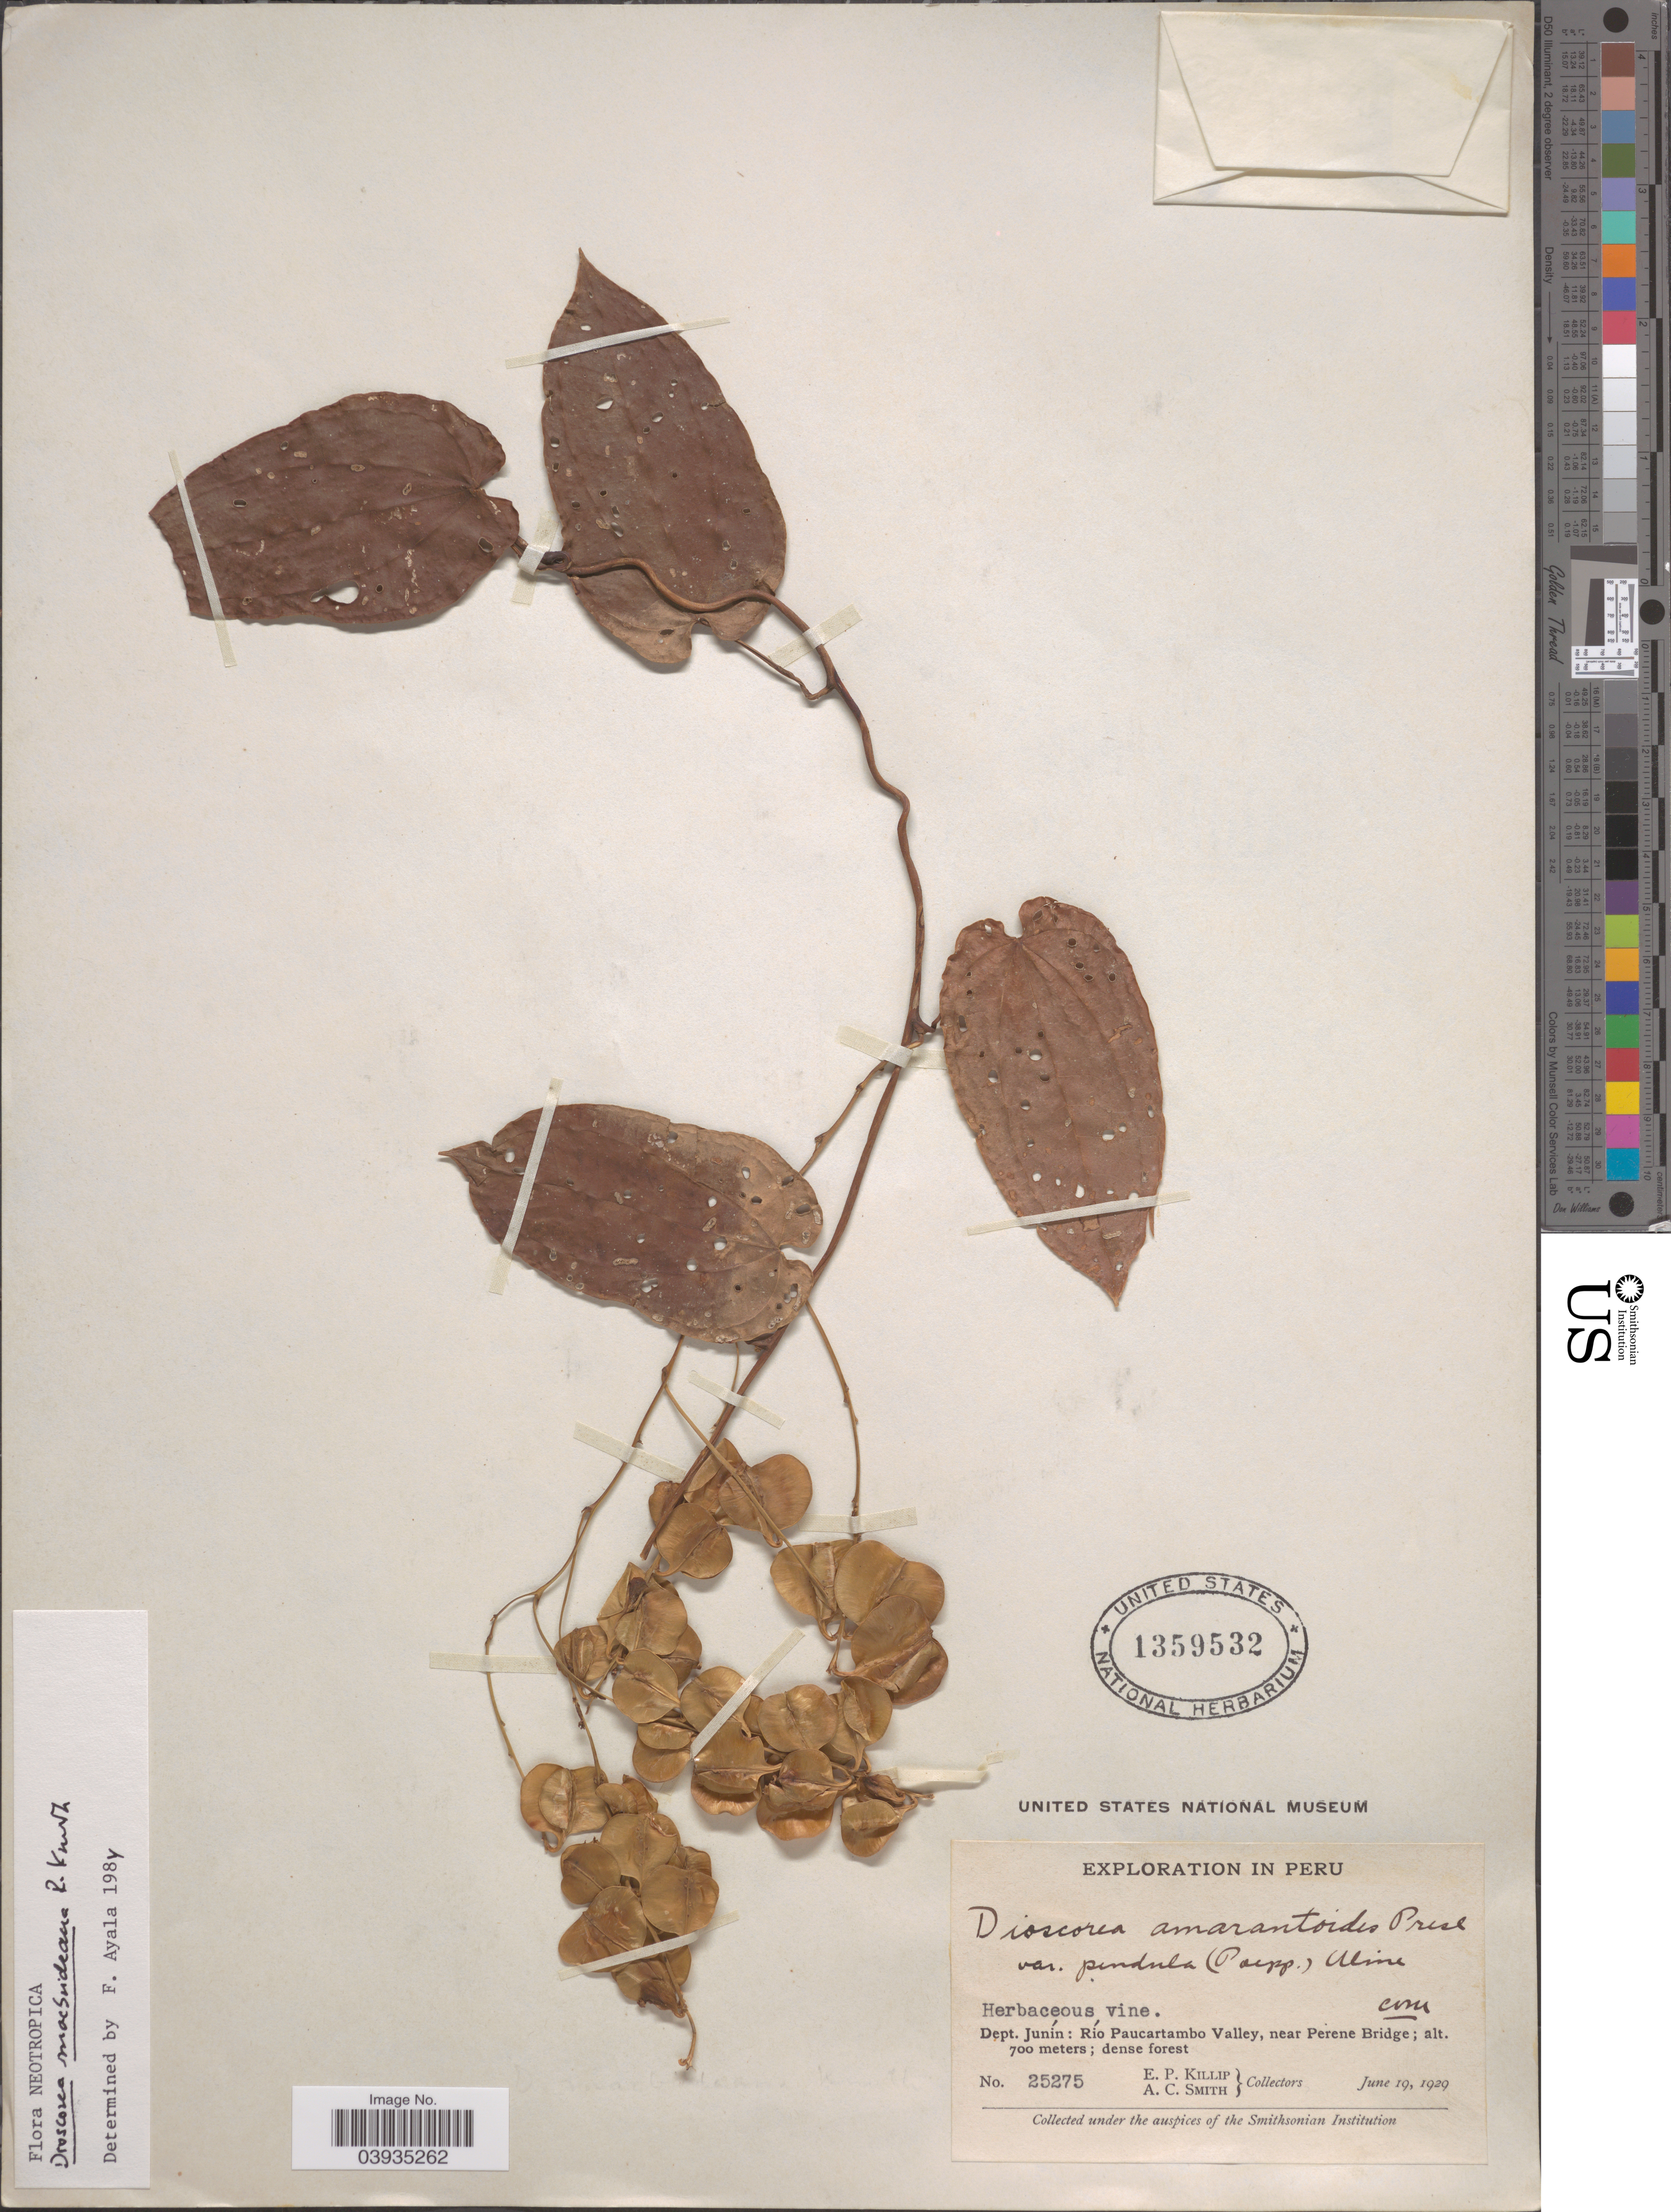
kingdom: Plantae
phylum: Tracheophyta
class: Liliopsida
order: Dioscoreales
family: Dioscoreaceae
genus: Dioscorea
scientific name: Dioscorea macbrideana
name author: R. Knuth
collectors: E. P. Killip & A. C. Smith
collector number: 25275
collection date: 1929-06-19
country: Peru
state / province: Junín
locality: Dept. Junín: Río Paucartambo Valley, near Perene Bridge.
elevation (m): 700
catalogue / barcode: US 1359532